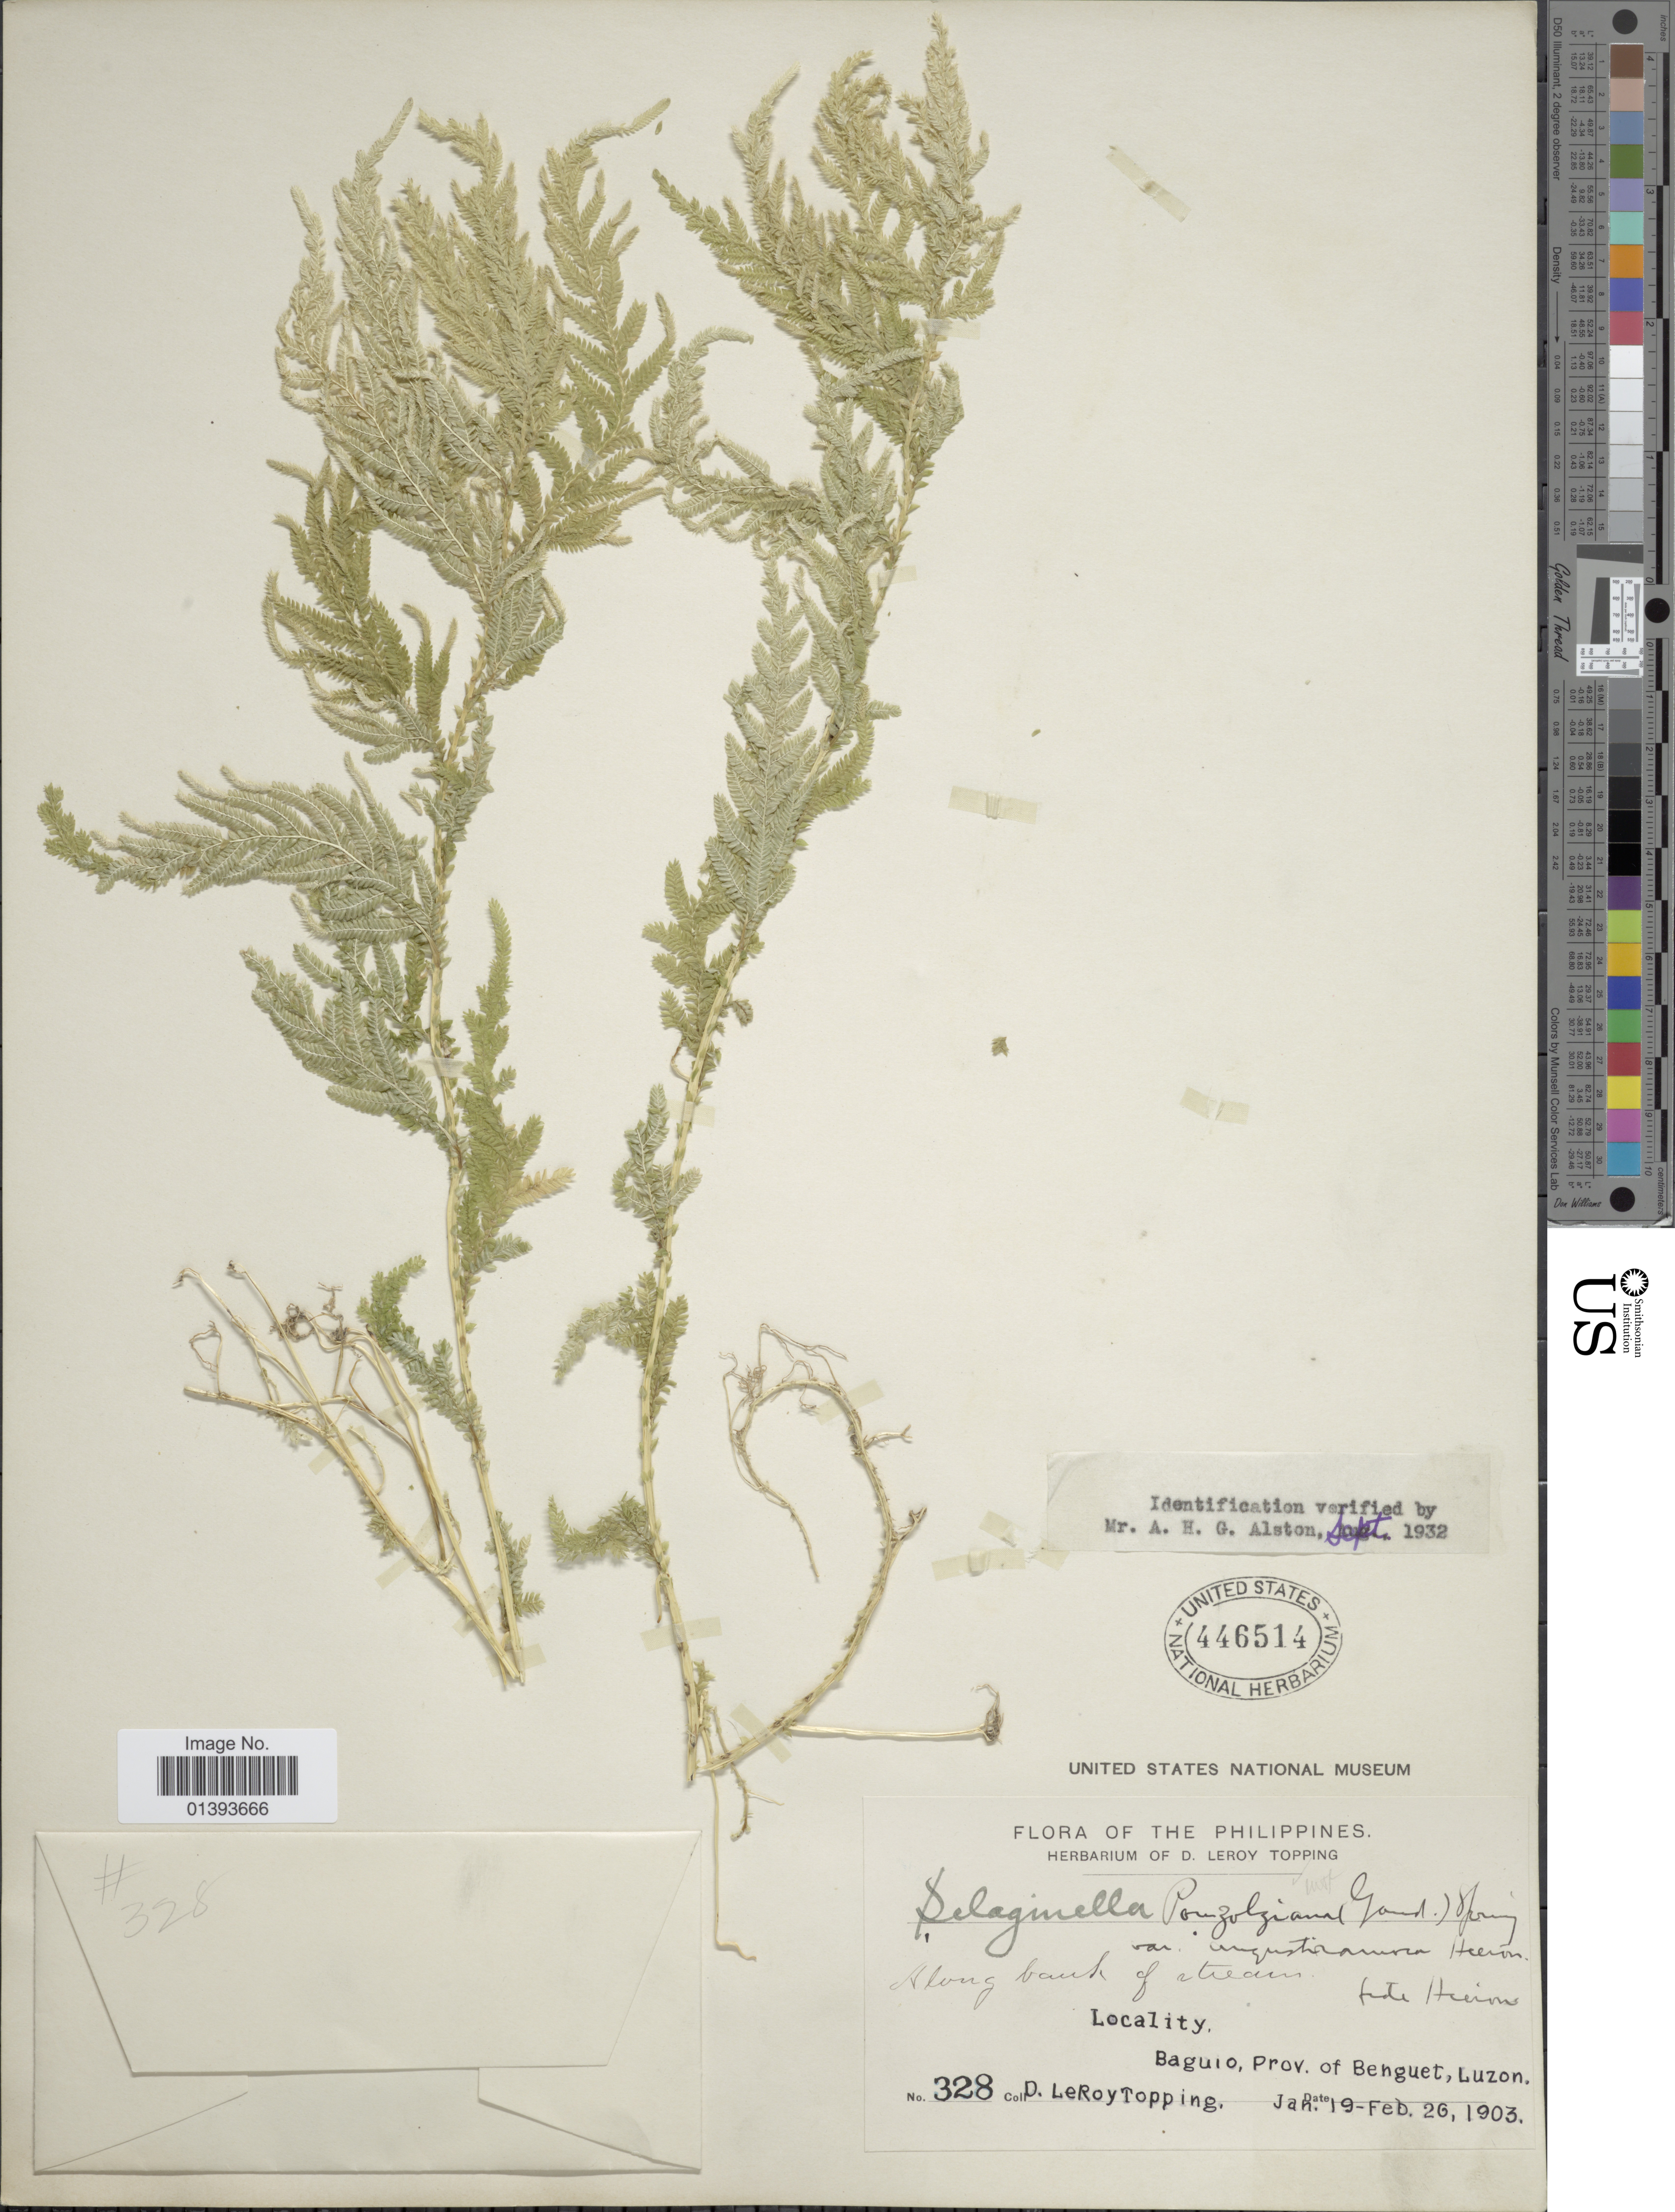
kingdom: Plantae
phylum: Tracheophyta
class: Lycopodiopsida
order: Selaginellales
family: Selaginellaceae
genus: Selaginella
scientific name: Selaginella delicatula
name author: (Desv.) Alston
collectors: D. L. Topping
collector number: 328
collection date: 1903-01-19/1903-02-26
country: Philippines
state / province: Central Luzon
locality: Along bank of stream, Baguio prov. of Benguet, Luzon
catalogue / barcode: US 446514